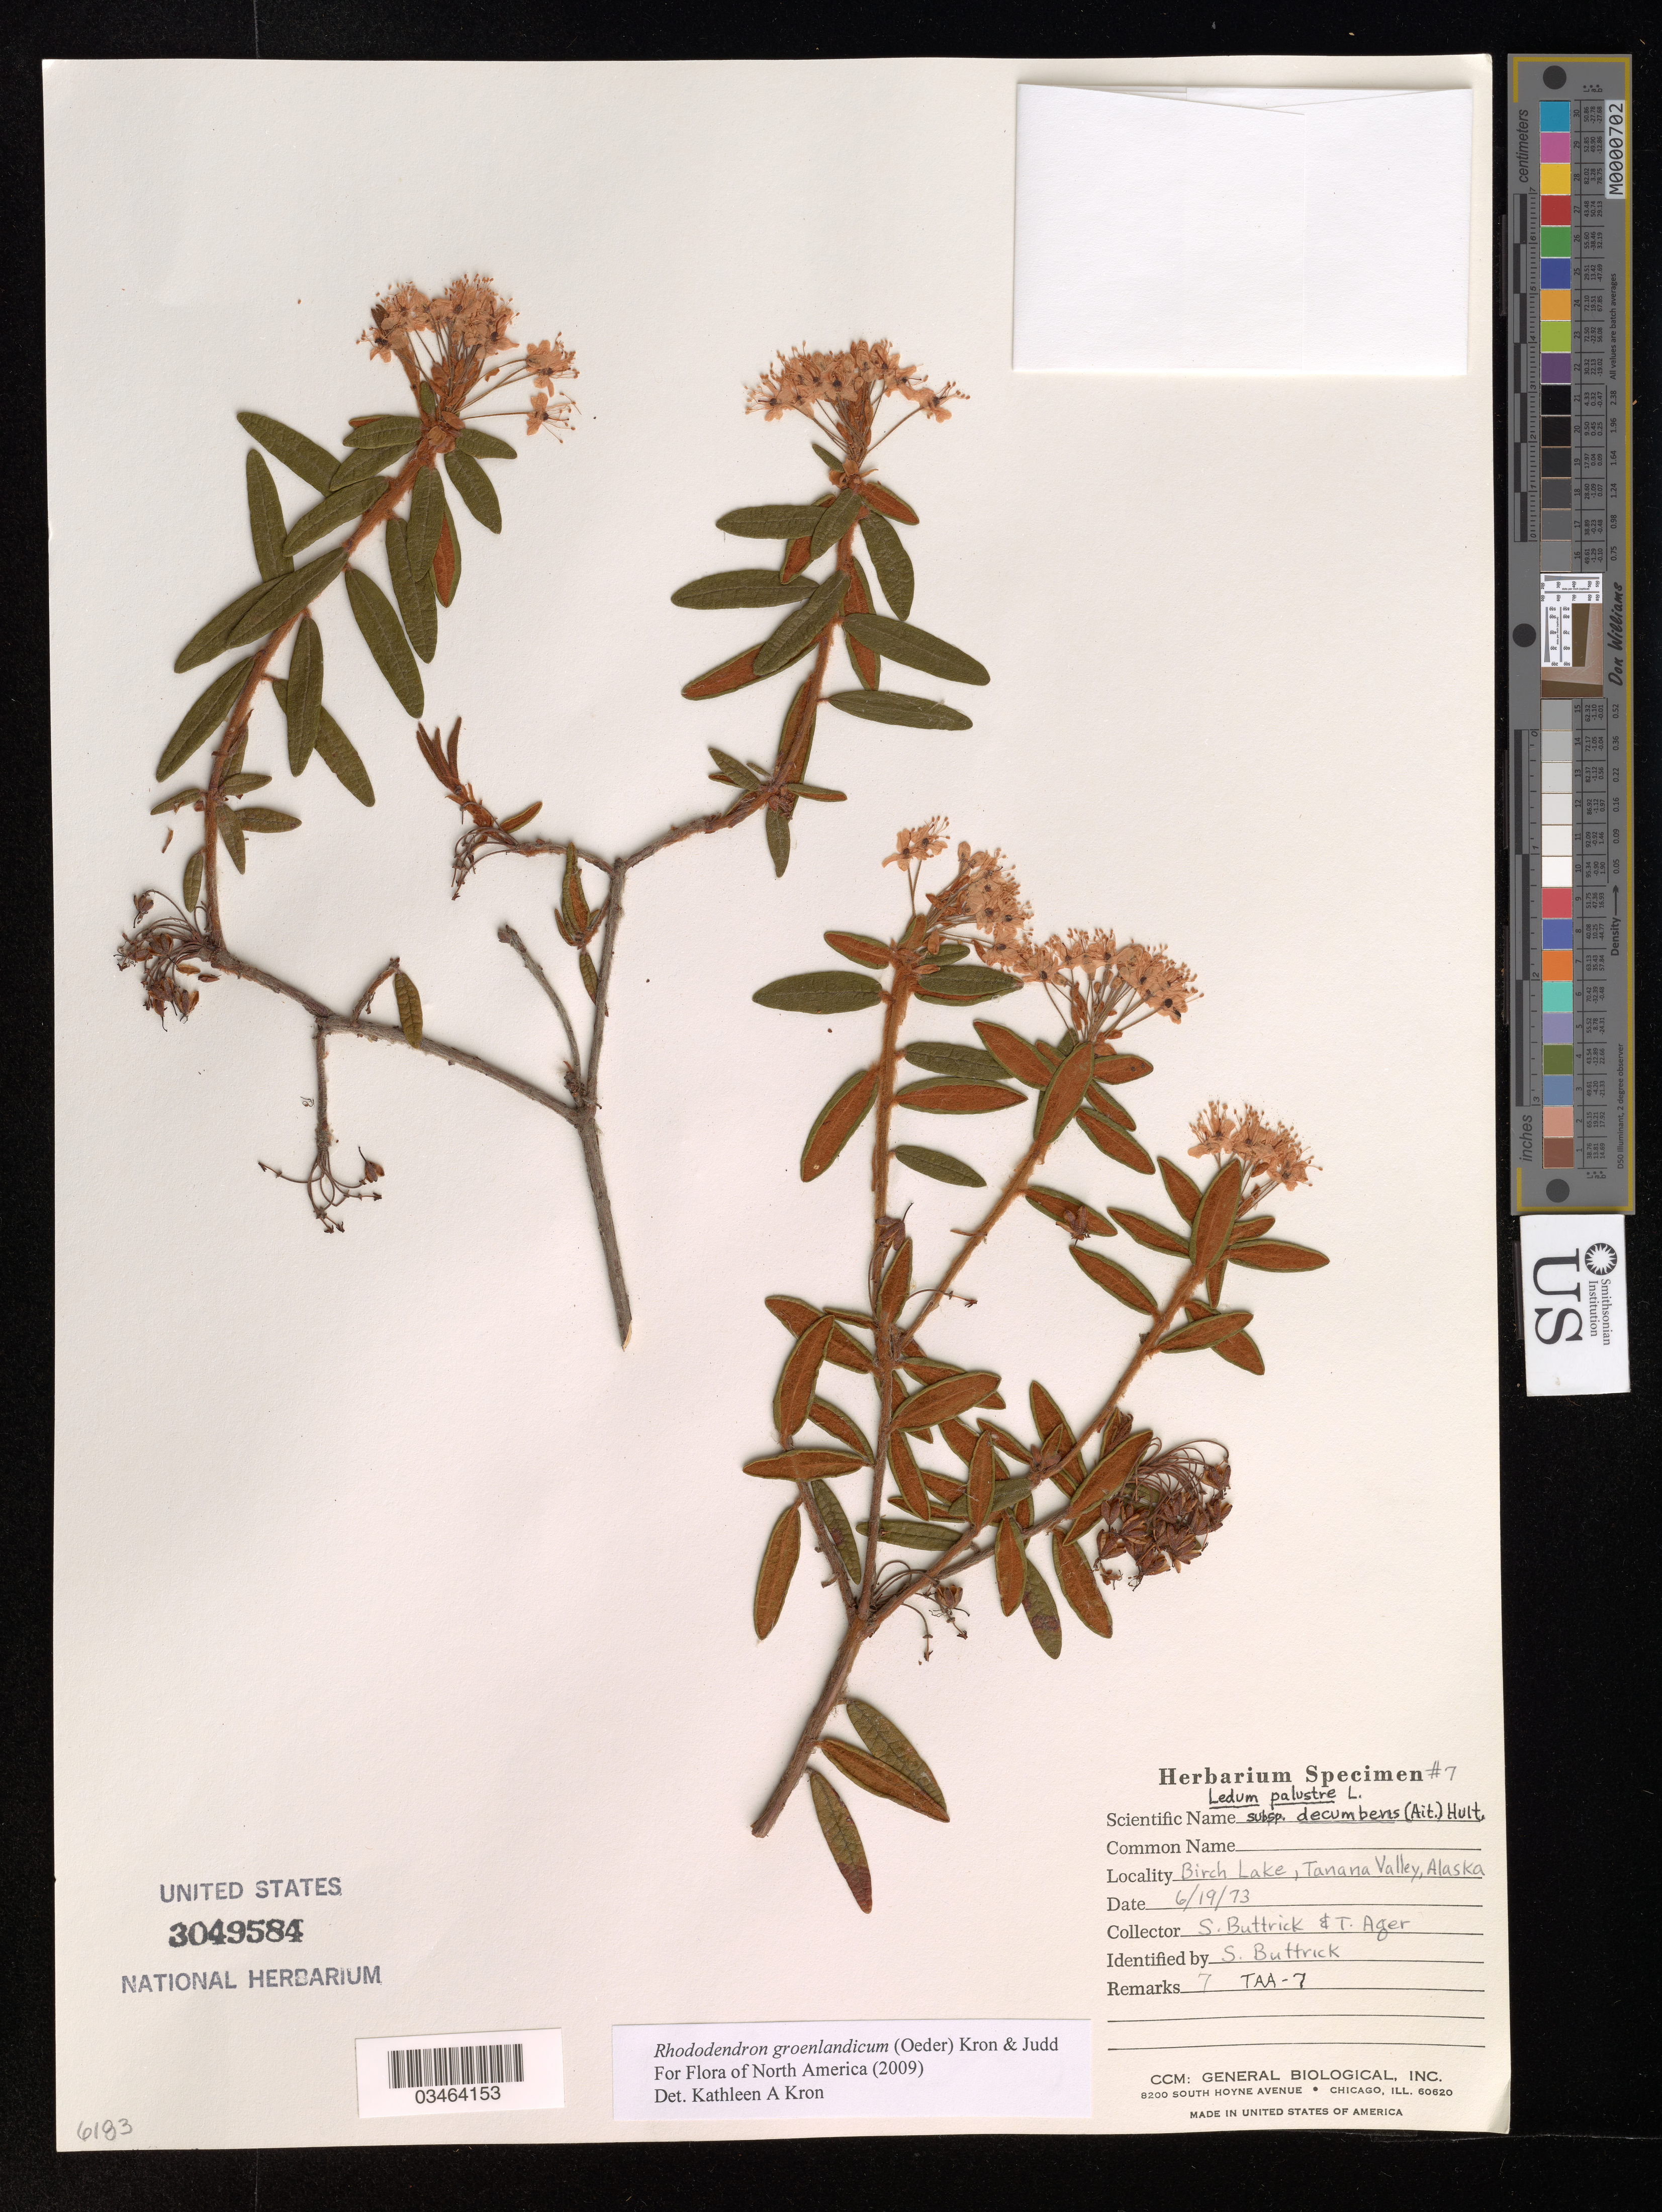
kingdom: Plantae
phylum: Tracheophyta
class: Magnoliopsida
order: Ericales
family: Ericaceae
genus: Ledum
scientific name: Ledum palustre subsp. decumbens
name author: (Aiton) Hultén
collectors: S. Buttrick & T. Ager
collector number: TAA-7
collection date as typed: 19 6 73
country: United States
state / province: Alaska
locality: Birch Lake, Tanana Valley.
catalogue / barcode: US 3049584